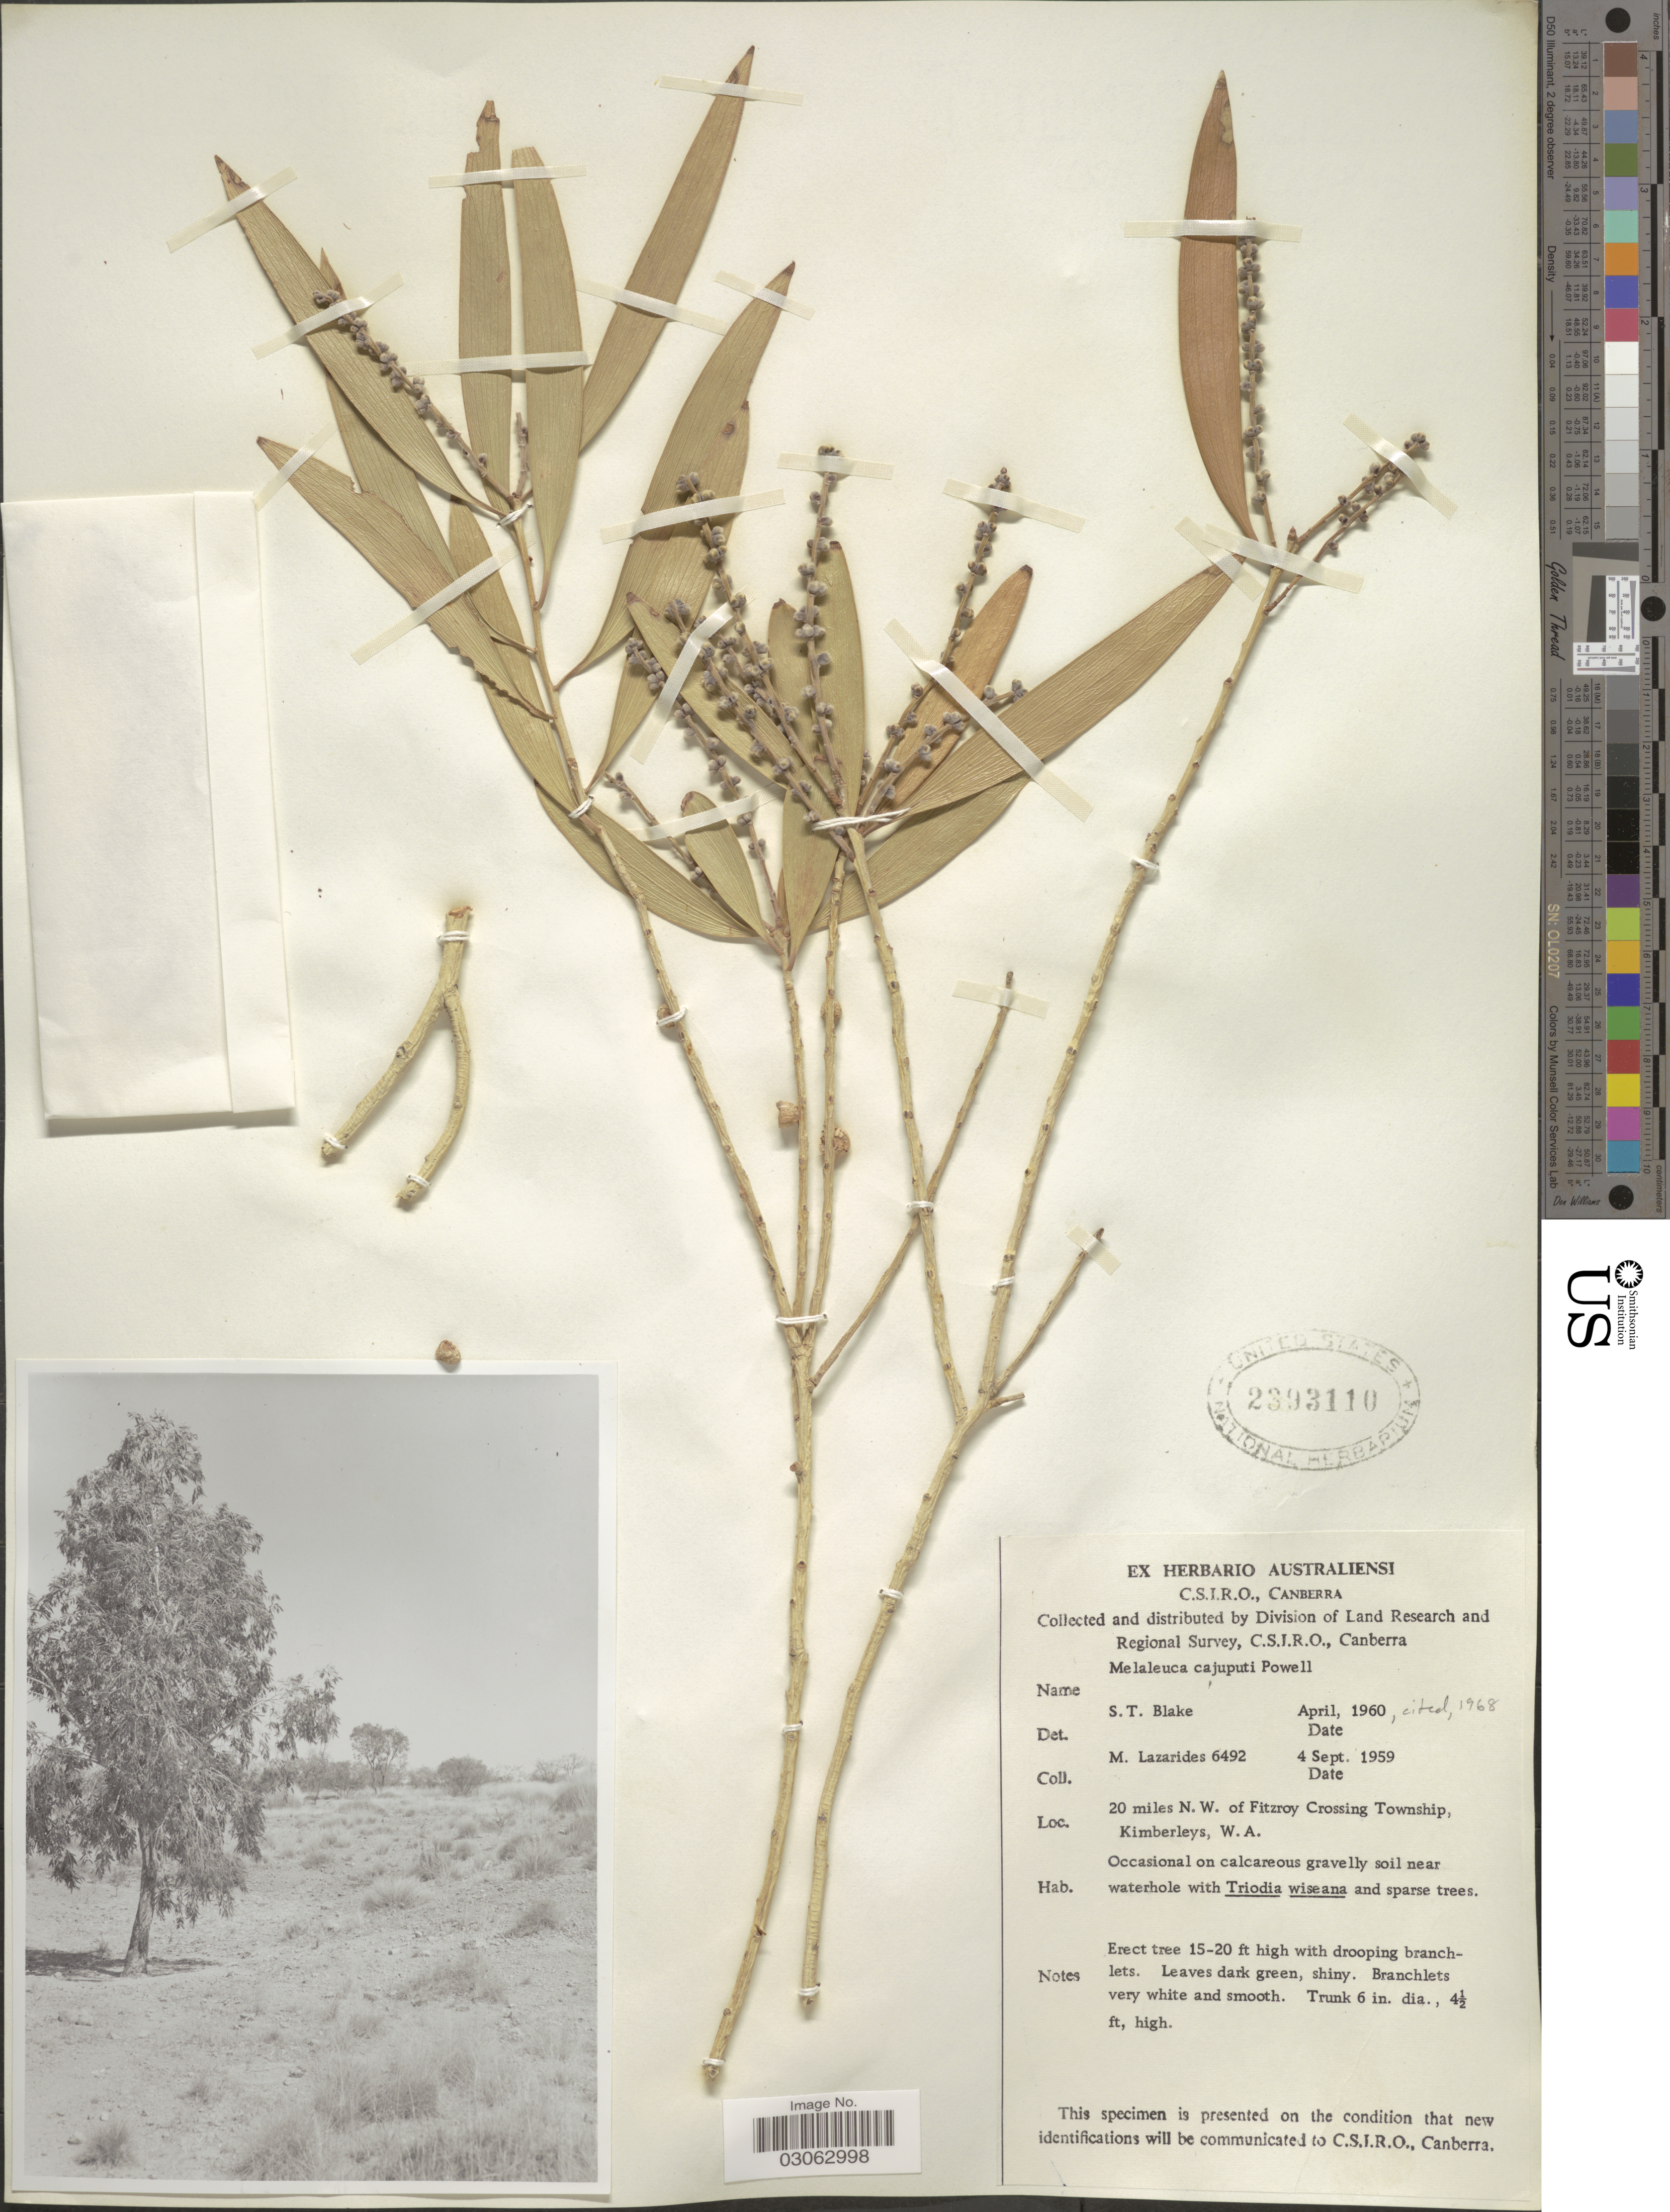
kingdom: Plantae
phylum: Tracheophyta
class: Magnoliopsida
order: Myrtales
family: Myrtaceae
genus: Melaleuca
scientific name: Melaleuca cajuputi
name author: Powell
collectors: M. Lazarides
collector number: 6492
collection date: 1959-09-04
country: Australia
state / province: Western Australia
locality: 20 miles N.W. of Fitzroy Crossing Township, Kimberleys.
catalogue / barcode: US 2393110